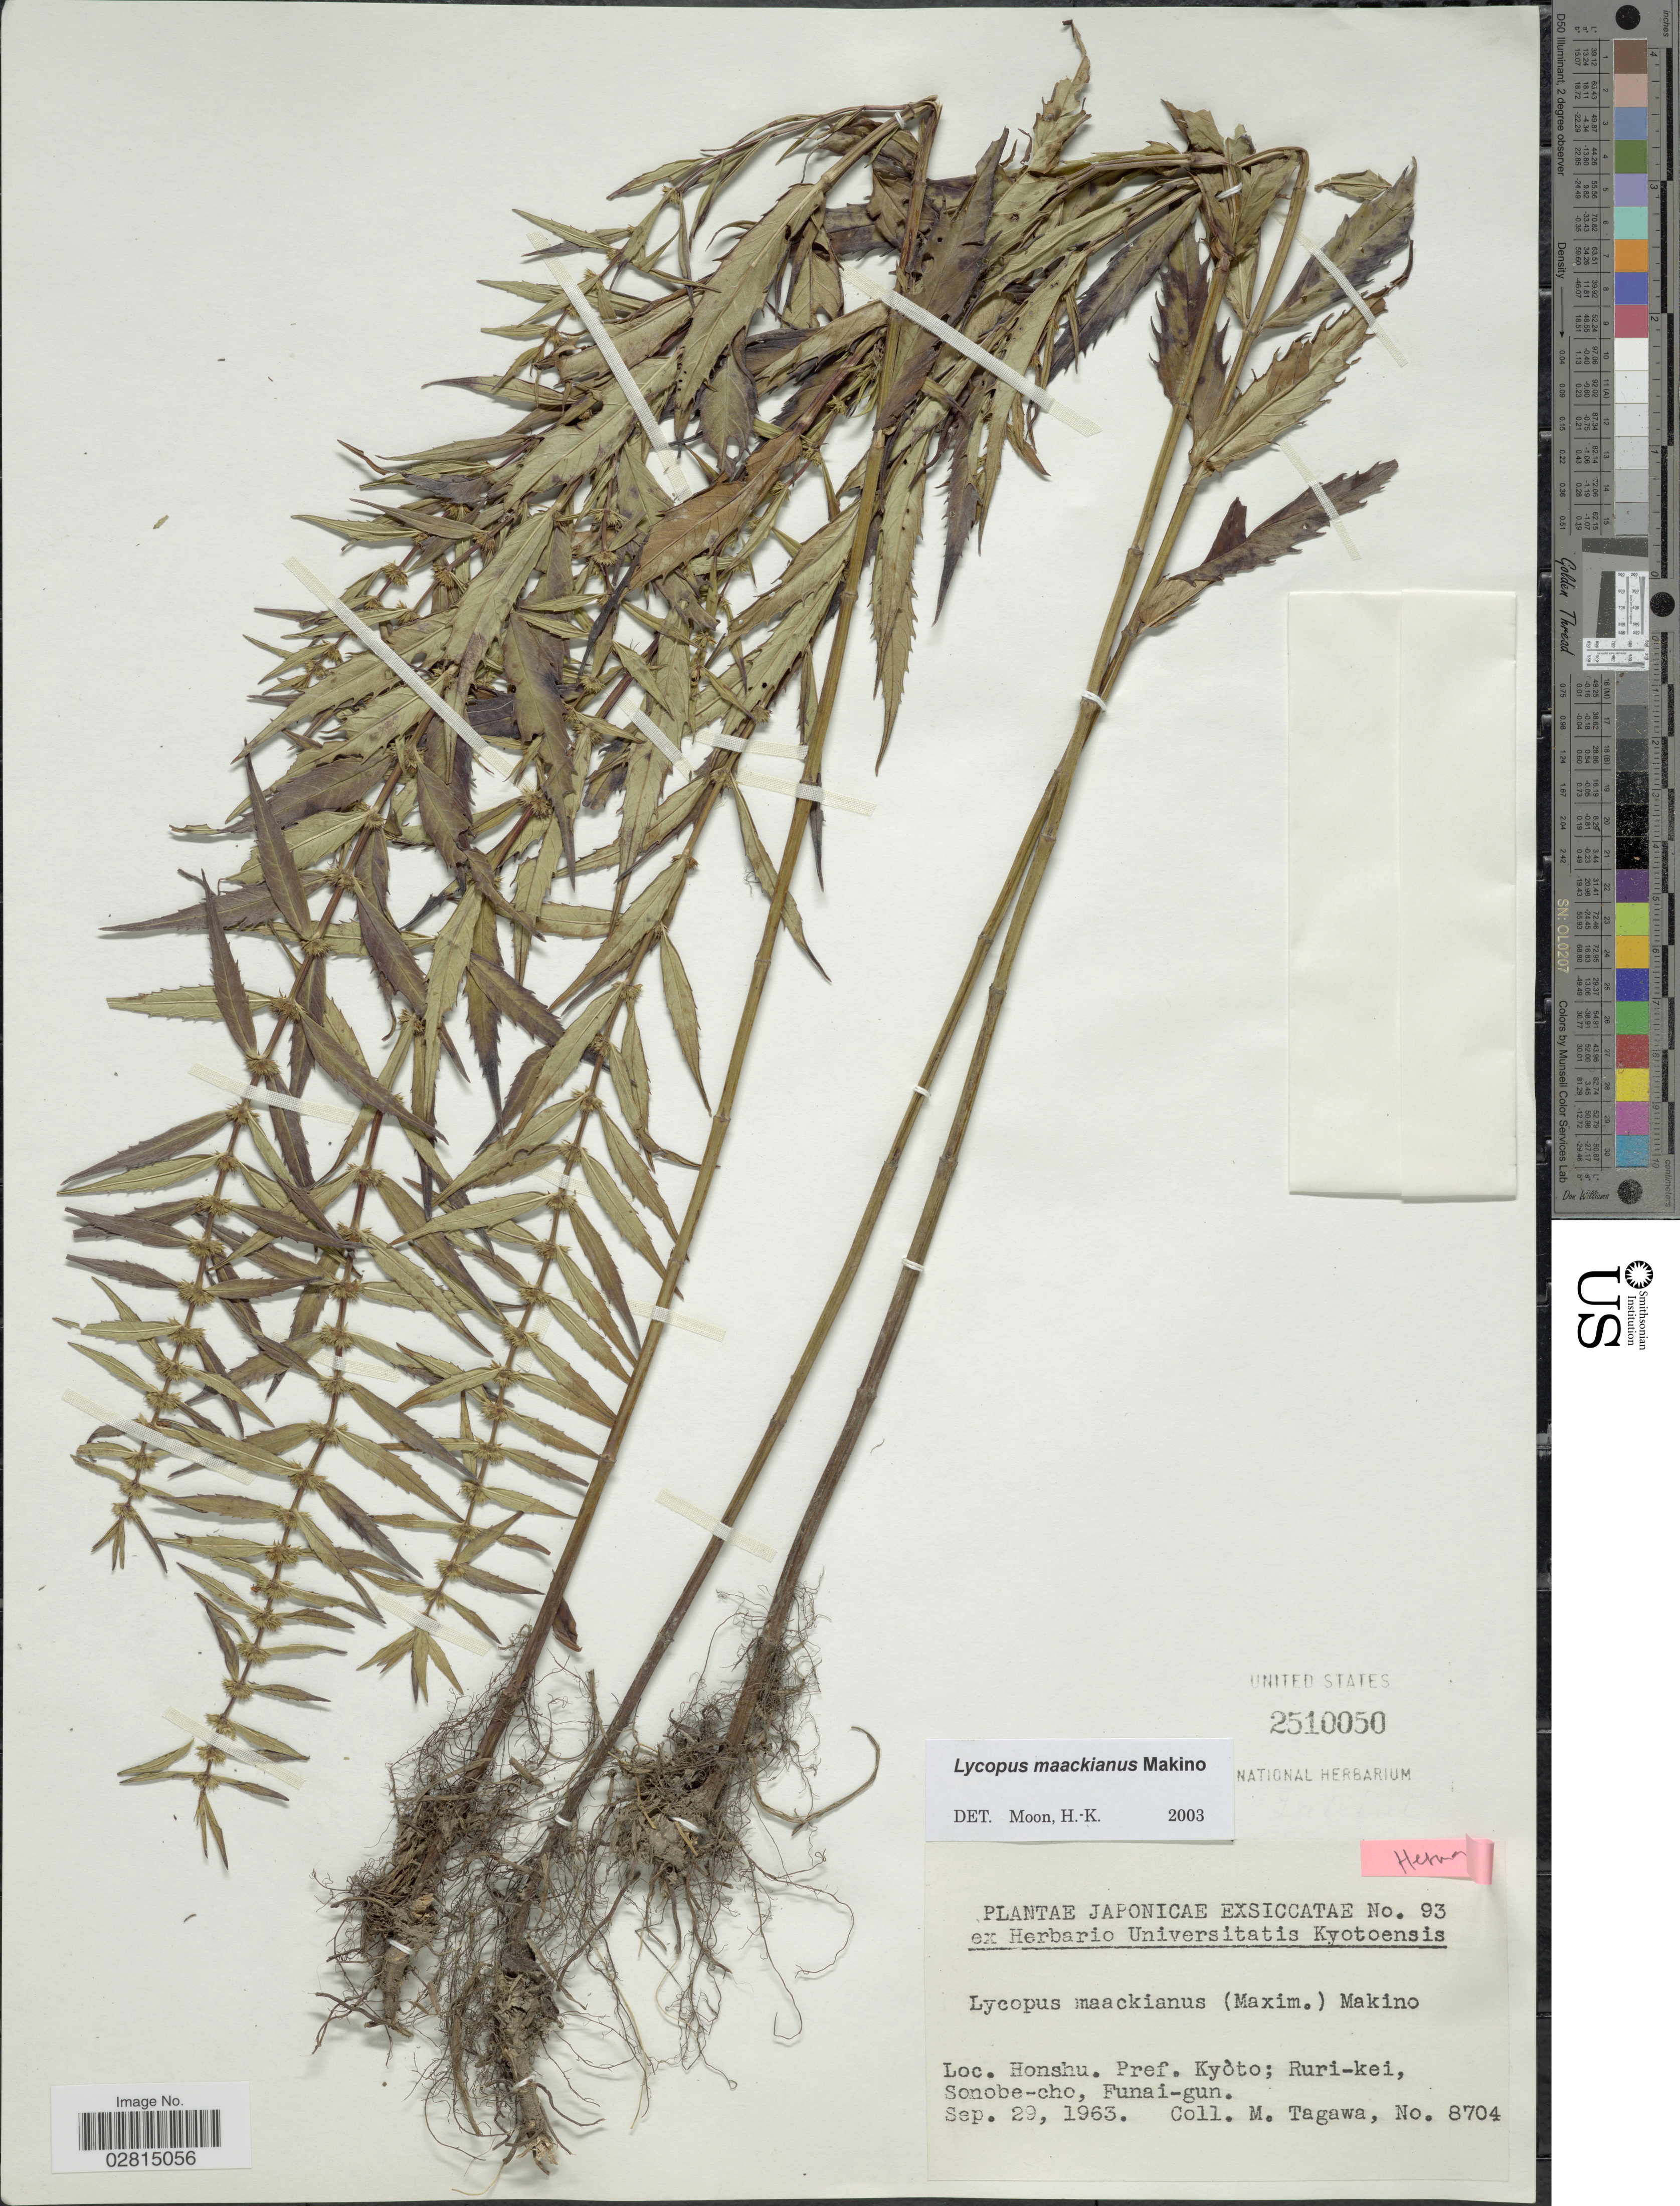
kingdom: Plantae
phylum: Tracheophyta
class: Magnoliopsida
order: Lamiales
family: Lamiaceae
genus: Lycopus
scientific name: Lycopus maackianus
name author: Makino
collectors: M. Tagawa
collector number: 8704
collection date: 1963-09-29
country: Japan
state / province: Kyoto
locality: Honshu, Pref. Kyòto; Ruri-kei, Sonobe-cho, Funai-gun.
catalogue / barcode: US 2510050